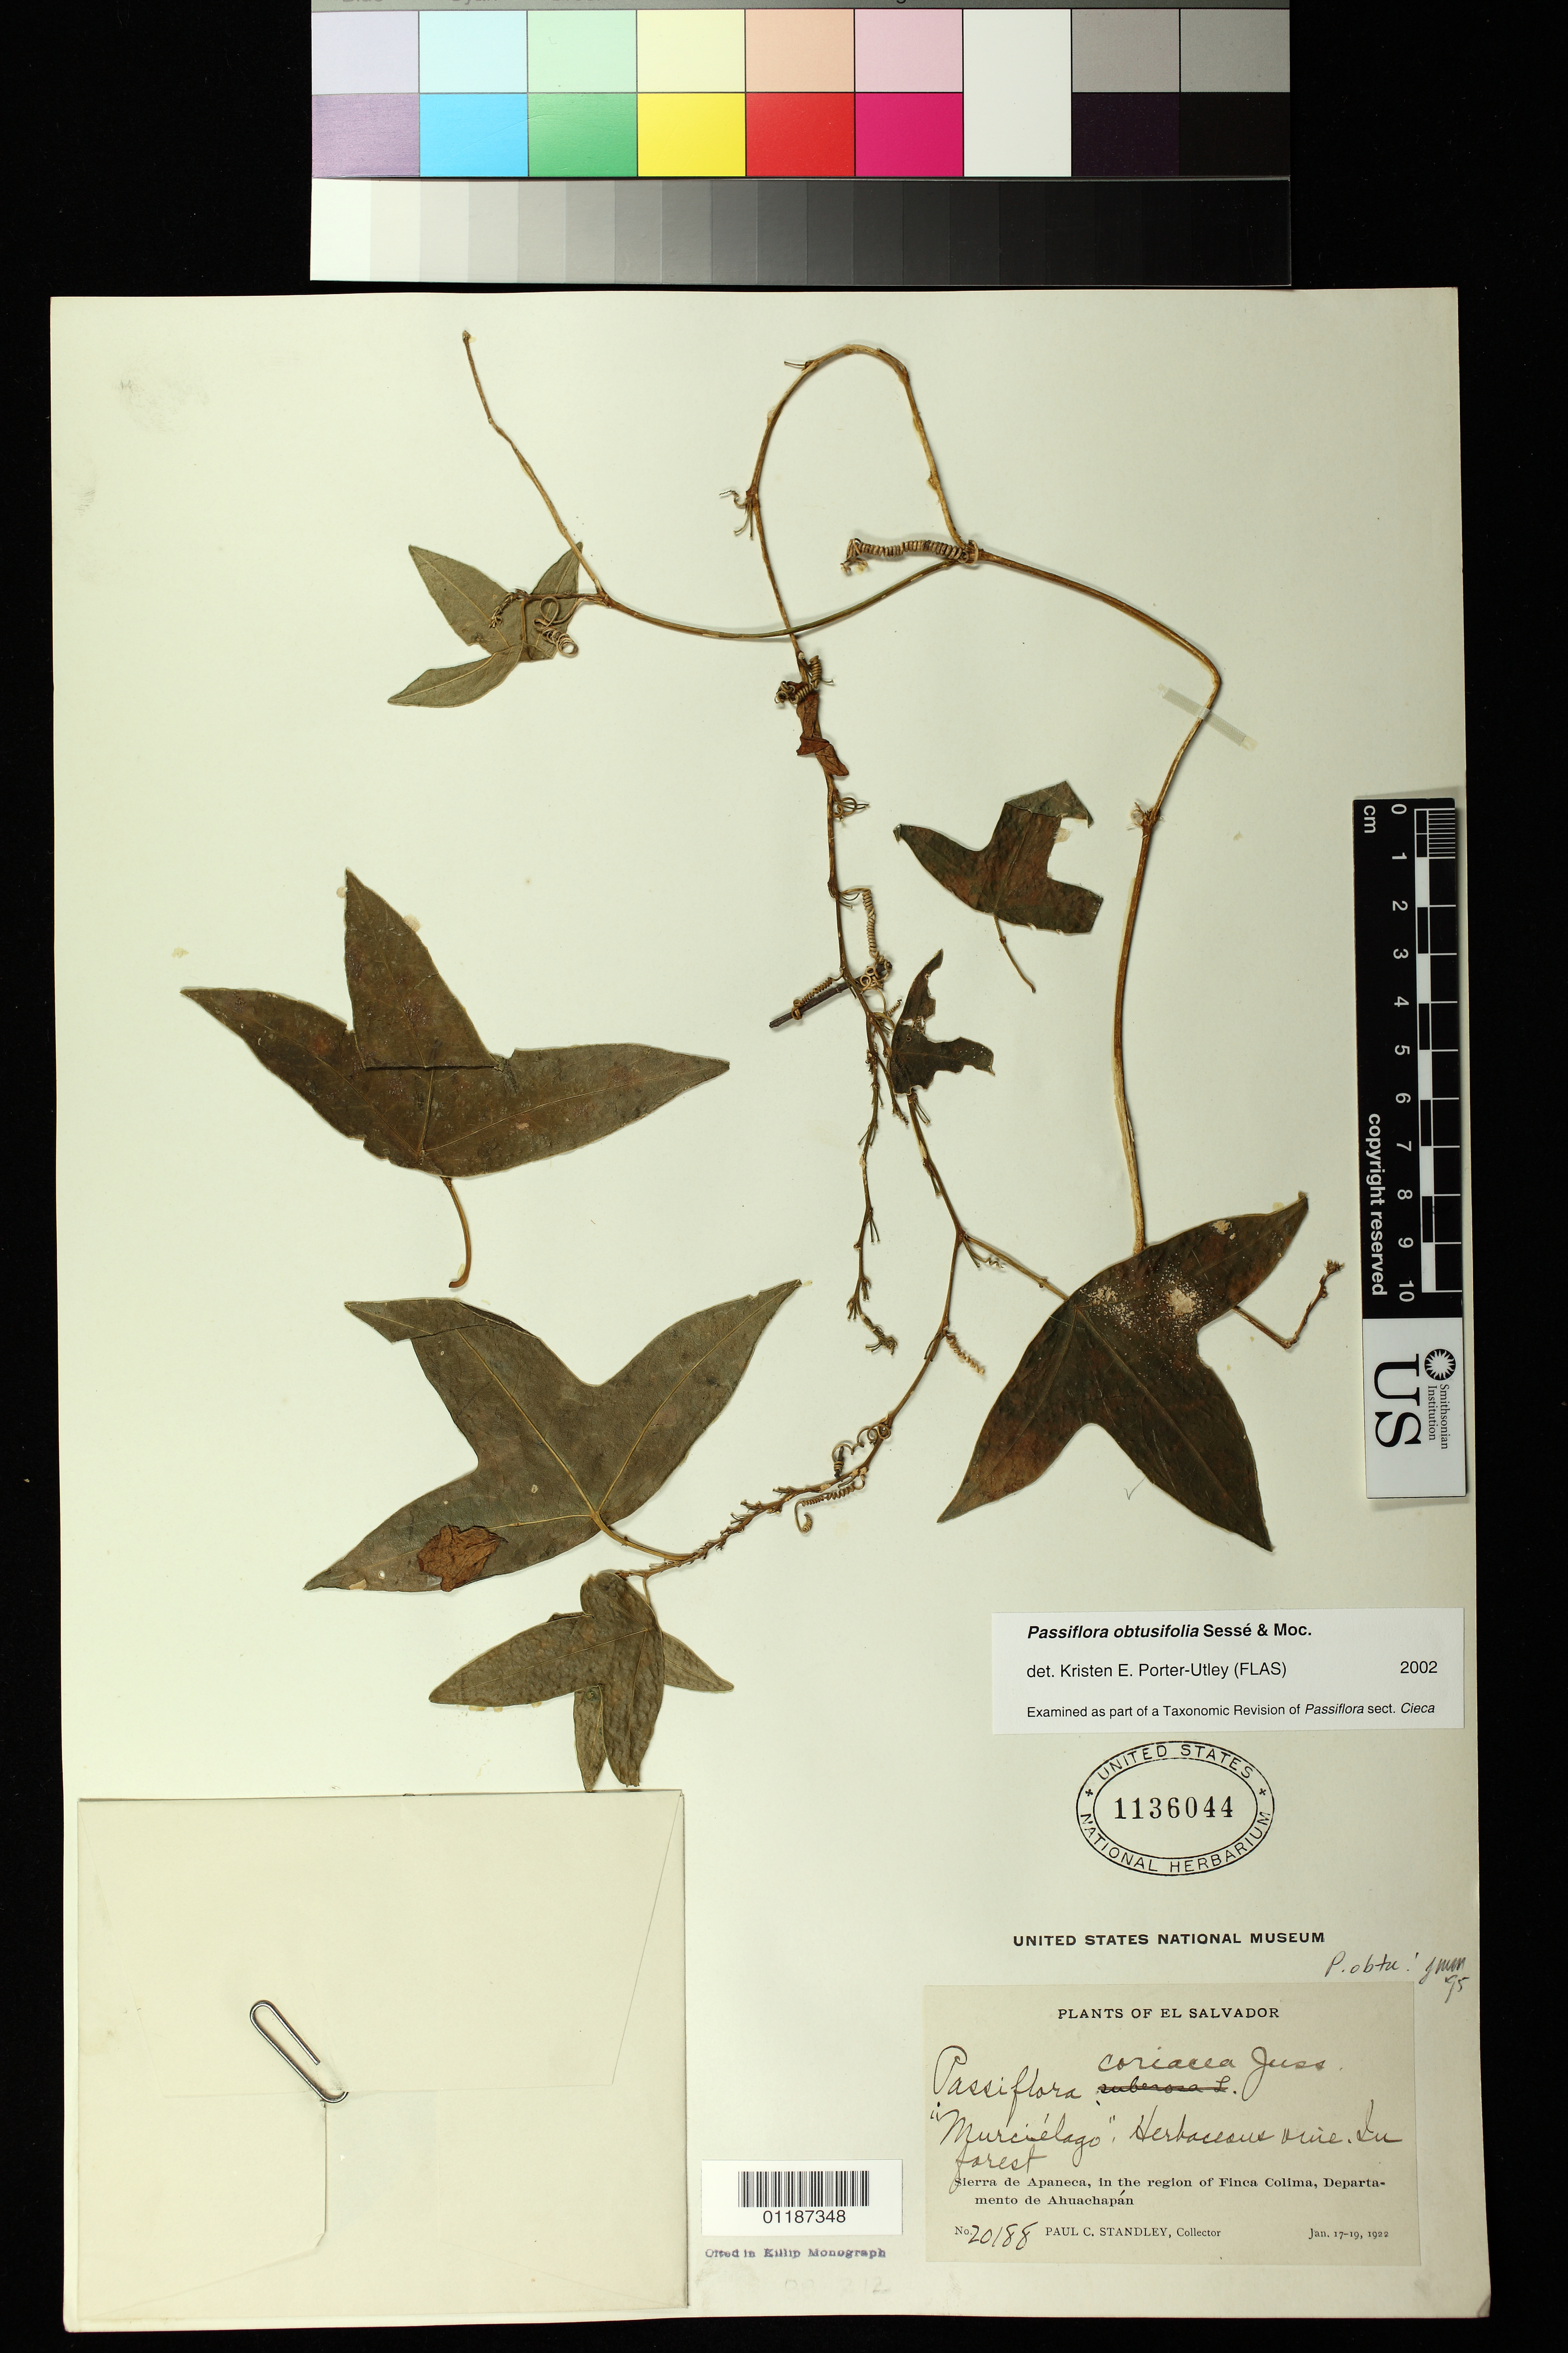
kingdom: Plantae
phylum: Tracheophyta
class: Magnoliopsida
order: Malpighiales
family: Passifloraceae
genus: Passiflora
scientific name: Passiflora obtusifolia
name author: Sessé & Moc.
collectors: P. C. Standley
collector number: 20188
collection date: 1922-01-17/1922-01-19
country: El Salvador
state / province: Ahuachapán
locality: Sierra de Apaneca, in the region of Finca Colima. In forest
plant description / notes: "Sierra de Apaneca" may now be called "Cordillera de Apaneca" and "Finca Colima" in Ahuachapán could not be found, but there is a Colima in Cuscatlán, to the east of Ahuachapán.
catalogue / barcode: US 1136044